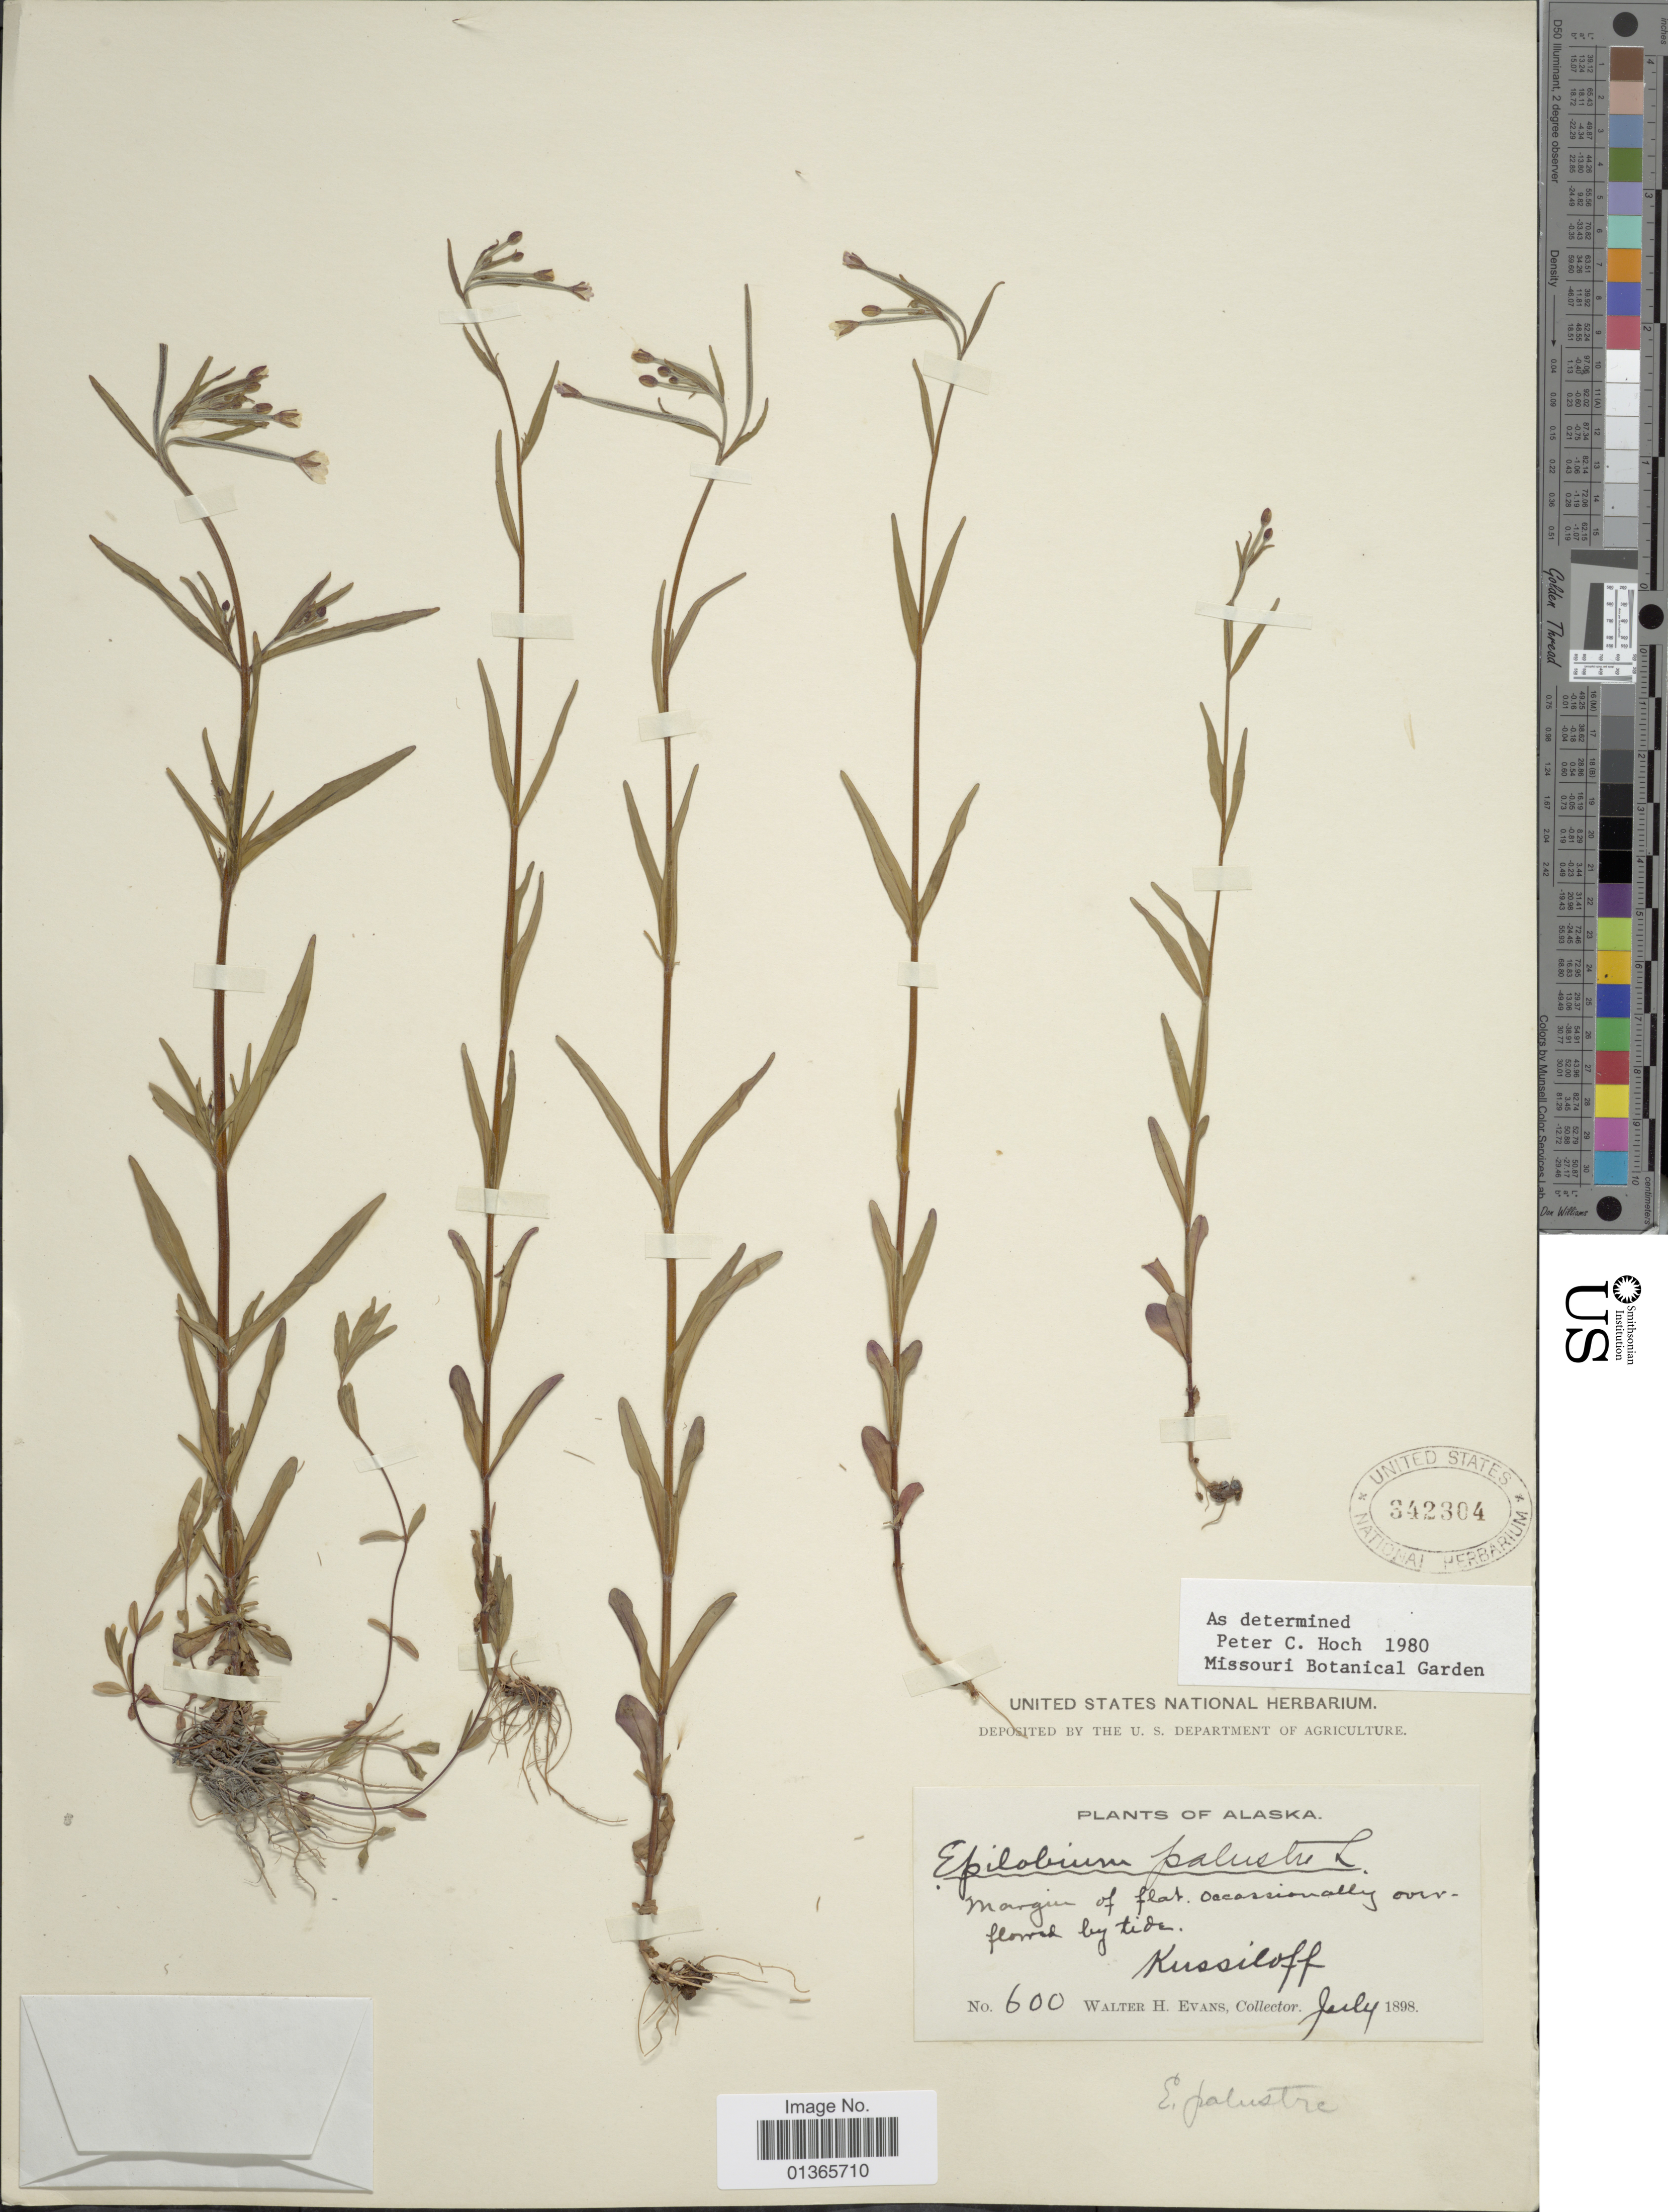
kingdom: Plantae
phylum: Tracheophyta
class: Magnoliopsida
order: Myrtales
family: Onagraceae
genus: Epilobium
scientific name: Epilobium palustre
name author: L.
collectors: W. H. Evans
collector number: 600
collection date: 1898-07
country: United States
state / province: Alaska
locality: Kussiloff.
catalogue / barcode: US 342304